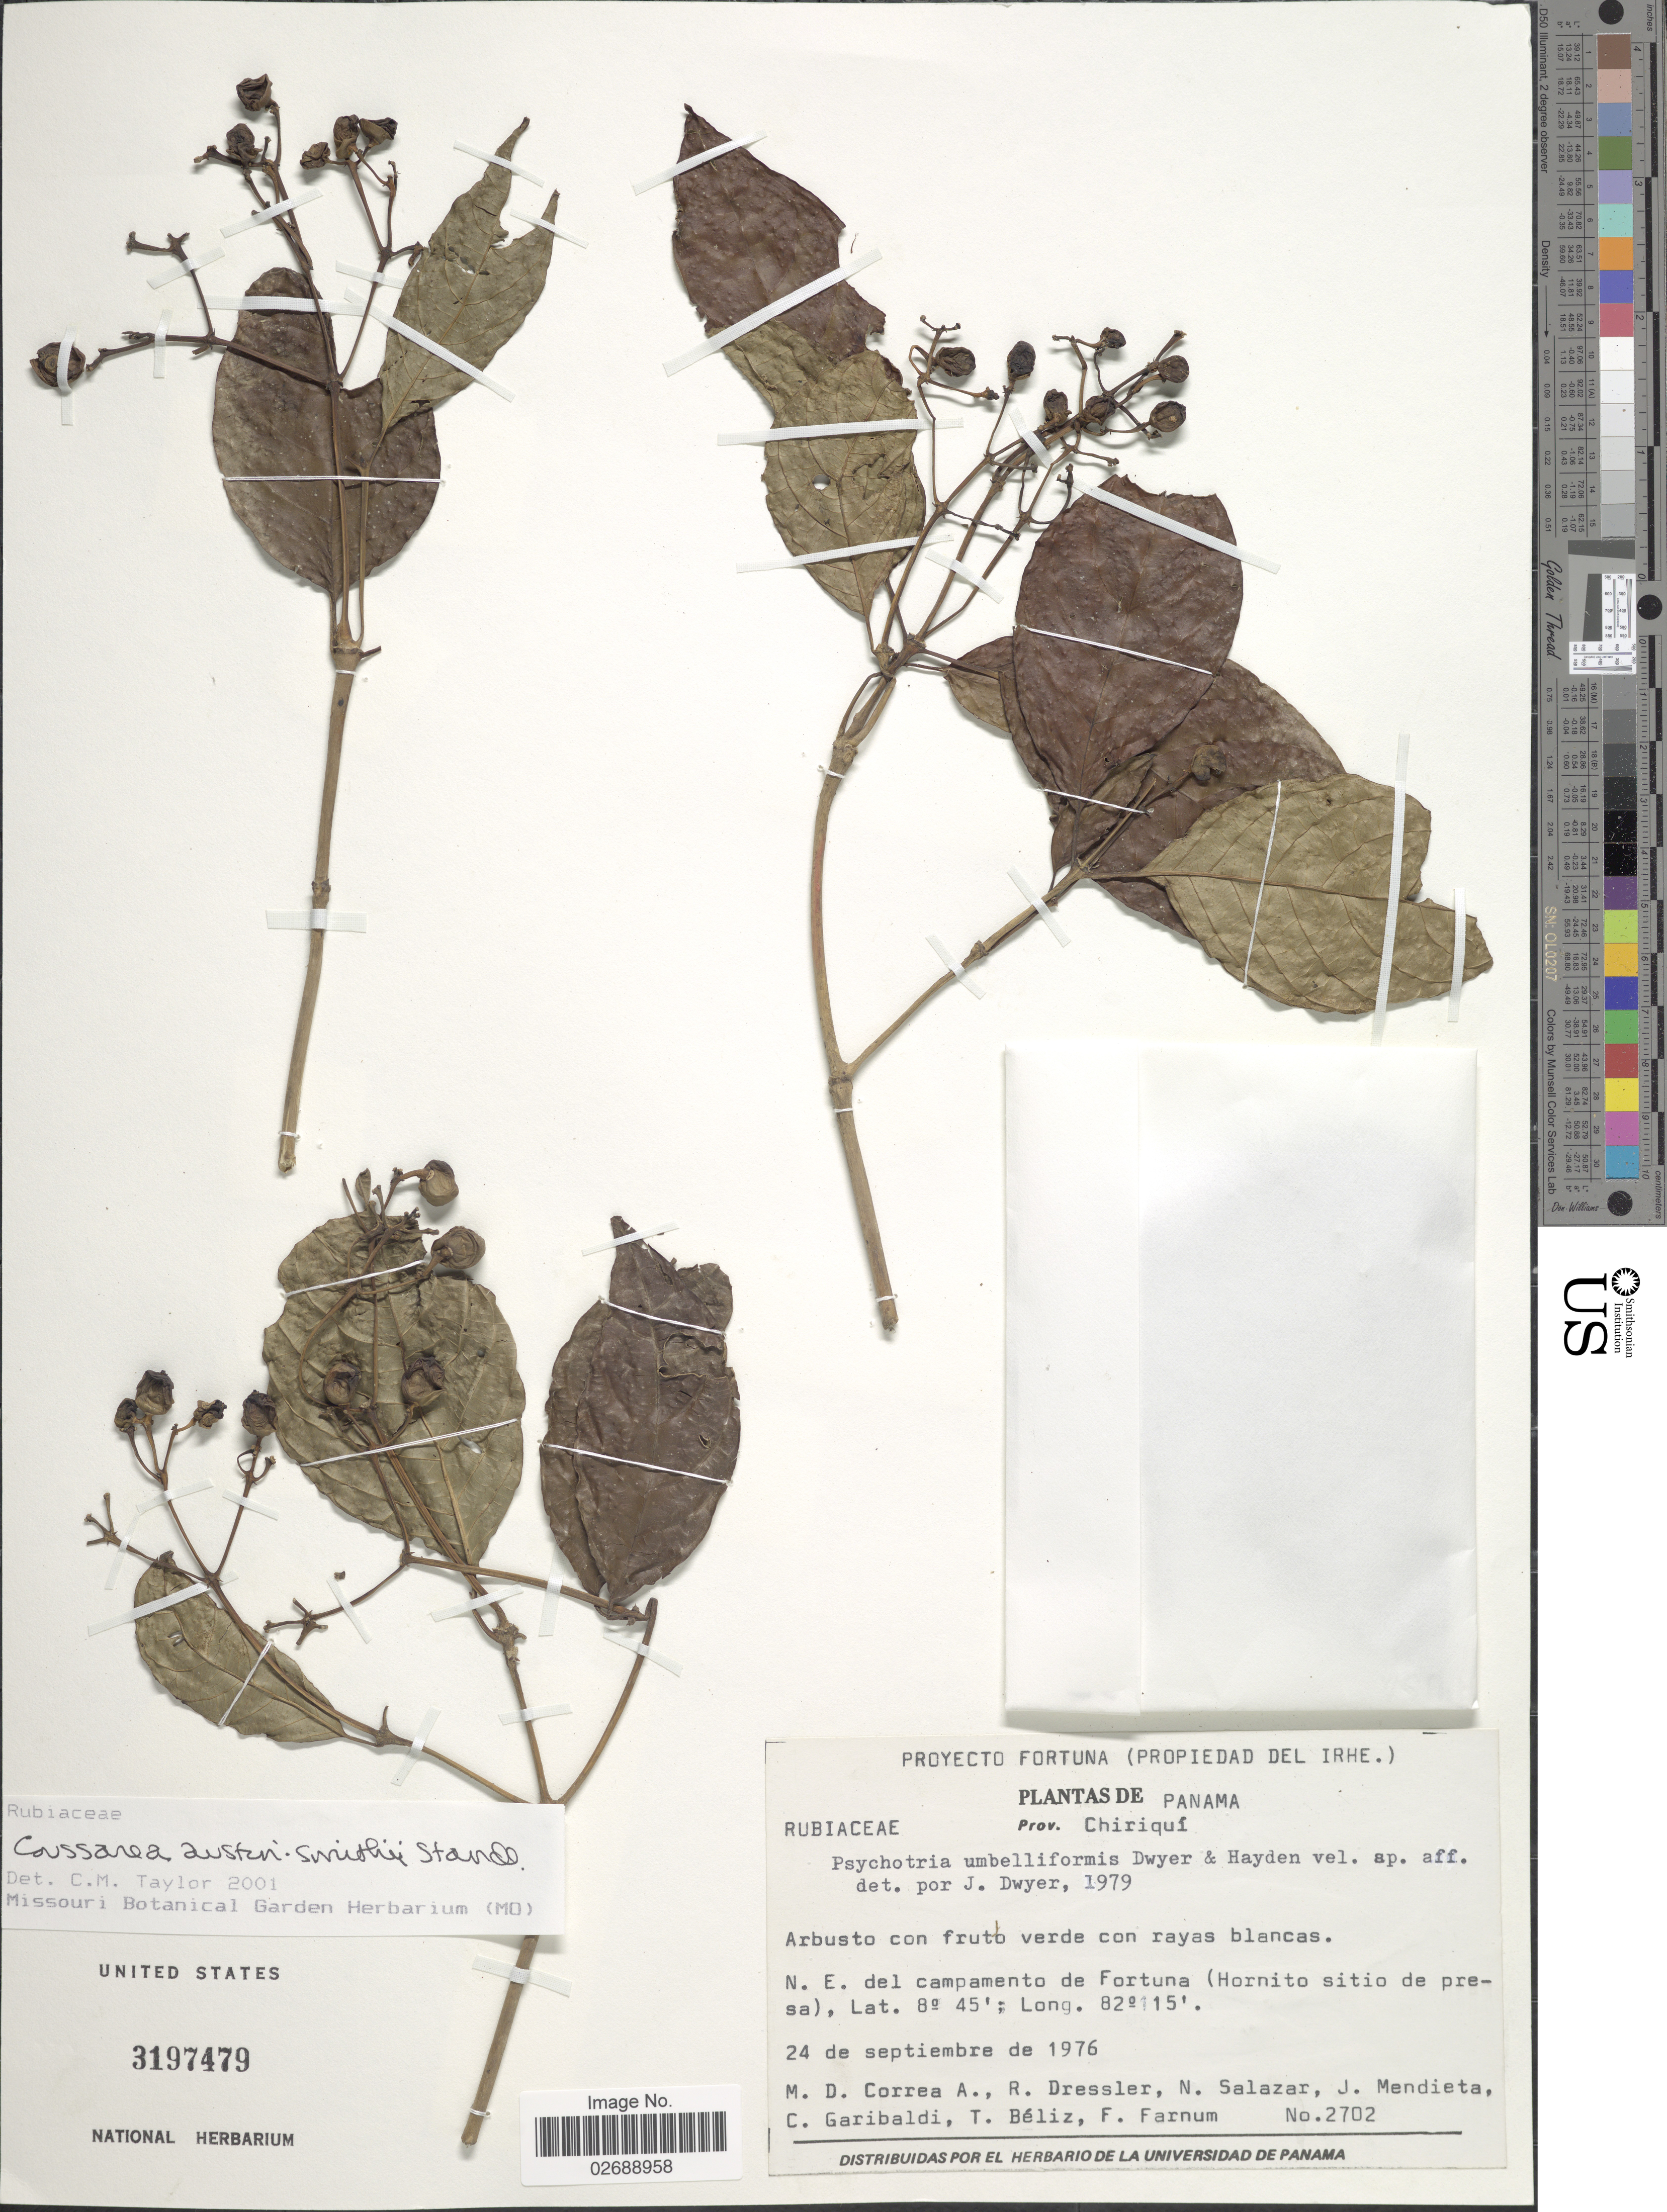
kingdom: Plantae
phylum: Tracheophyta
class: Magnoliopsida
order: Gentianales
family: Rubiaceae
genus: Coussarea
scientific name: Coussarea austin-smithii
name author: Standl.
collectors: M. D. Corrêa-A., R. Dressler, N. Salazar & J. Mendieta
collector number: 2702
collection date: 1976-09-24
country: Panama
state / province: Chiriqui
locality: N. E. del campamento de Fortuna (Hornito sitio de presa)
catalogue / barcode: US 3197479